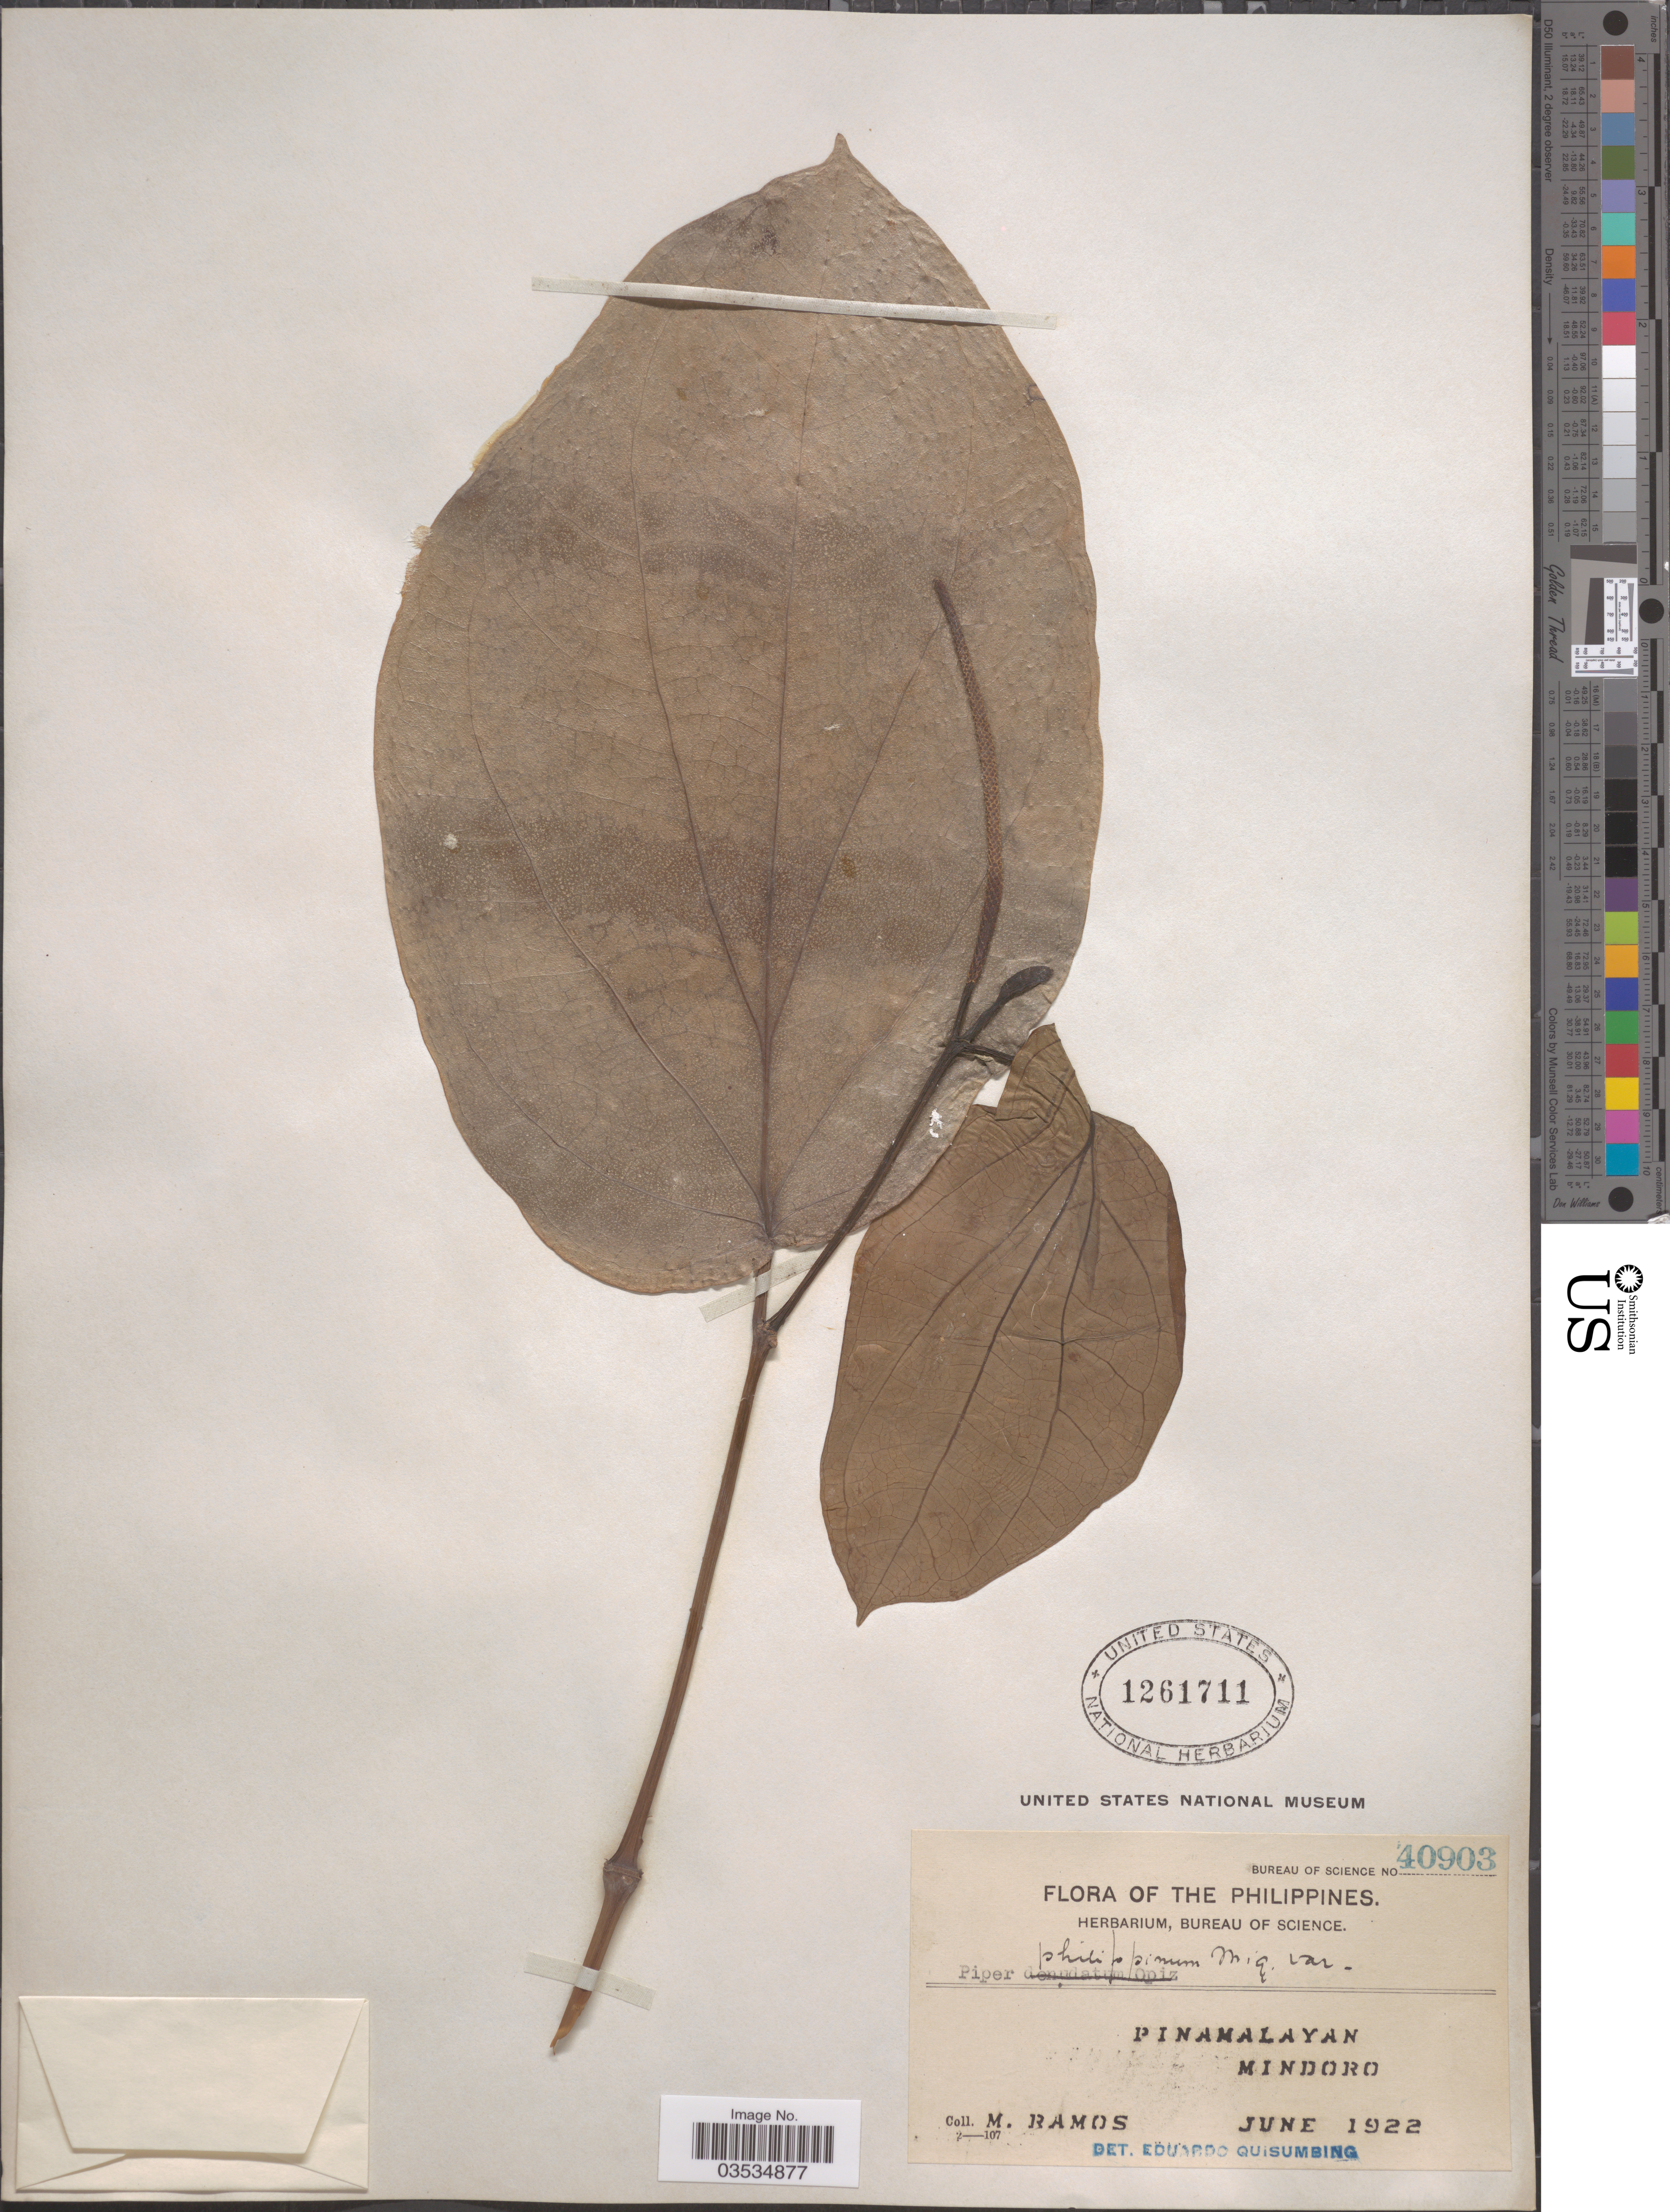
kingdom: Plantae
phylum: Tracheophyta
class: Magnoliopsida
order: Piperales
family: Piperaceae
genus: Piper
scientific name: Piper philippinum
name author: Miq.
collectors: M. Ramos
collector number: Bureau of Science 40903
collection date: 1922-06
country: Philippines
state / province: Mimaropa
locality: Pinamalayan. Mindoro.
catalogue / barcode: US 1261711